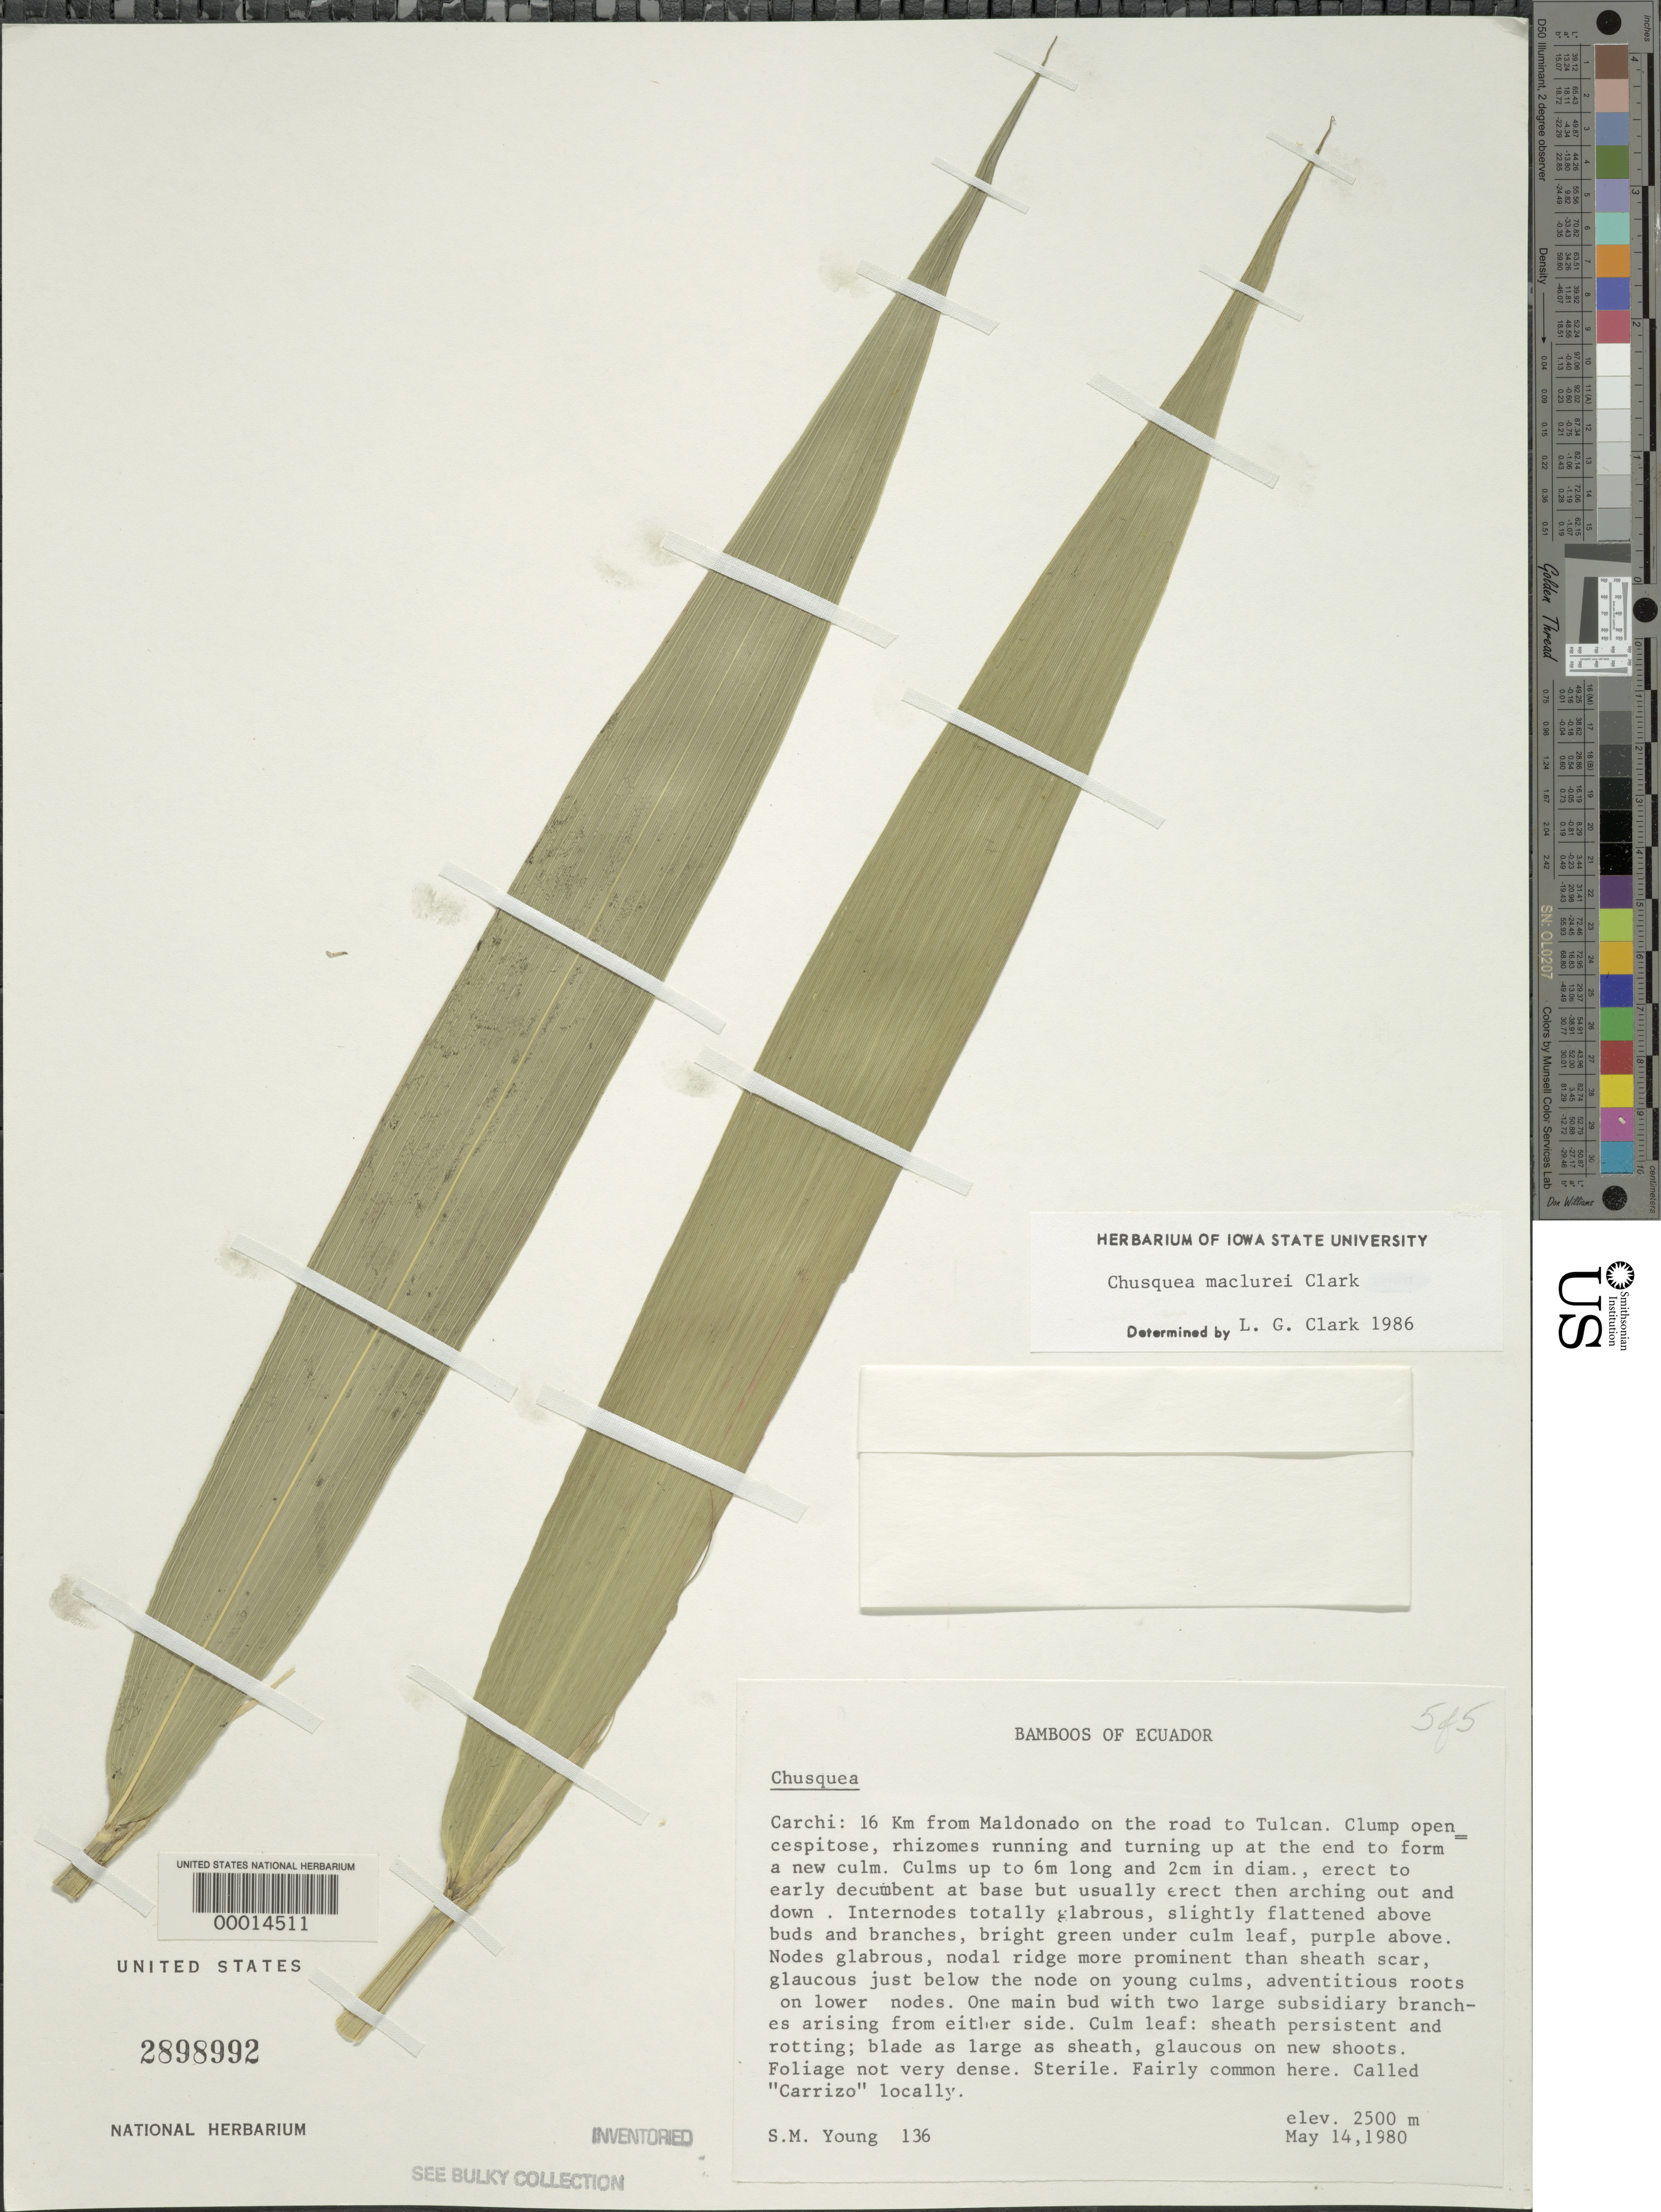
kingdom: Plantae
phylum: Tracheophyta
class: Liliopsida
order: Poales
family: Poaceae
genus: Chusquea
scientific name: Chusquea maclurei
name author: L.G. Clark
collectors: S. Young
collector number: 136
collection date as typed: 14 May 1980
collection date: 1980-05-14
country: Ecuador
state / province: Carchi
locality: Maldonado/Tulcan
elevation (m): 2500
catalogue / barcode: US 2898992